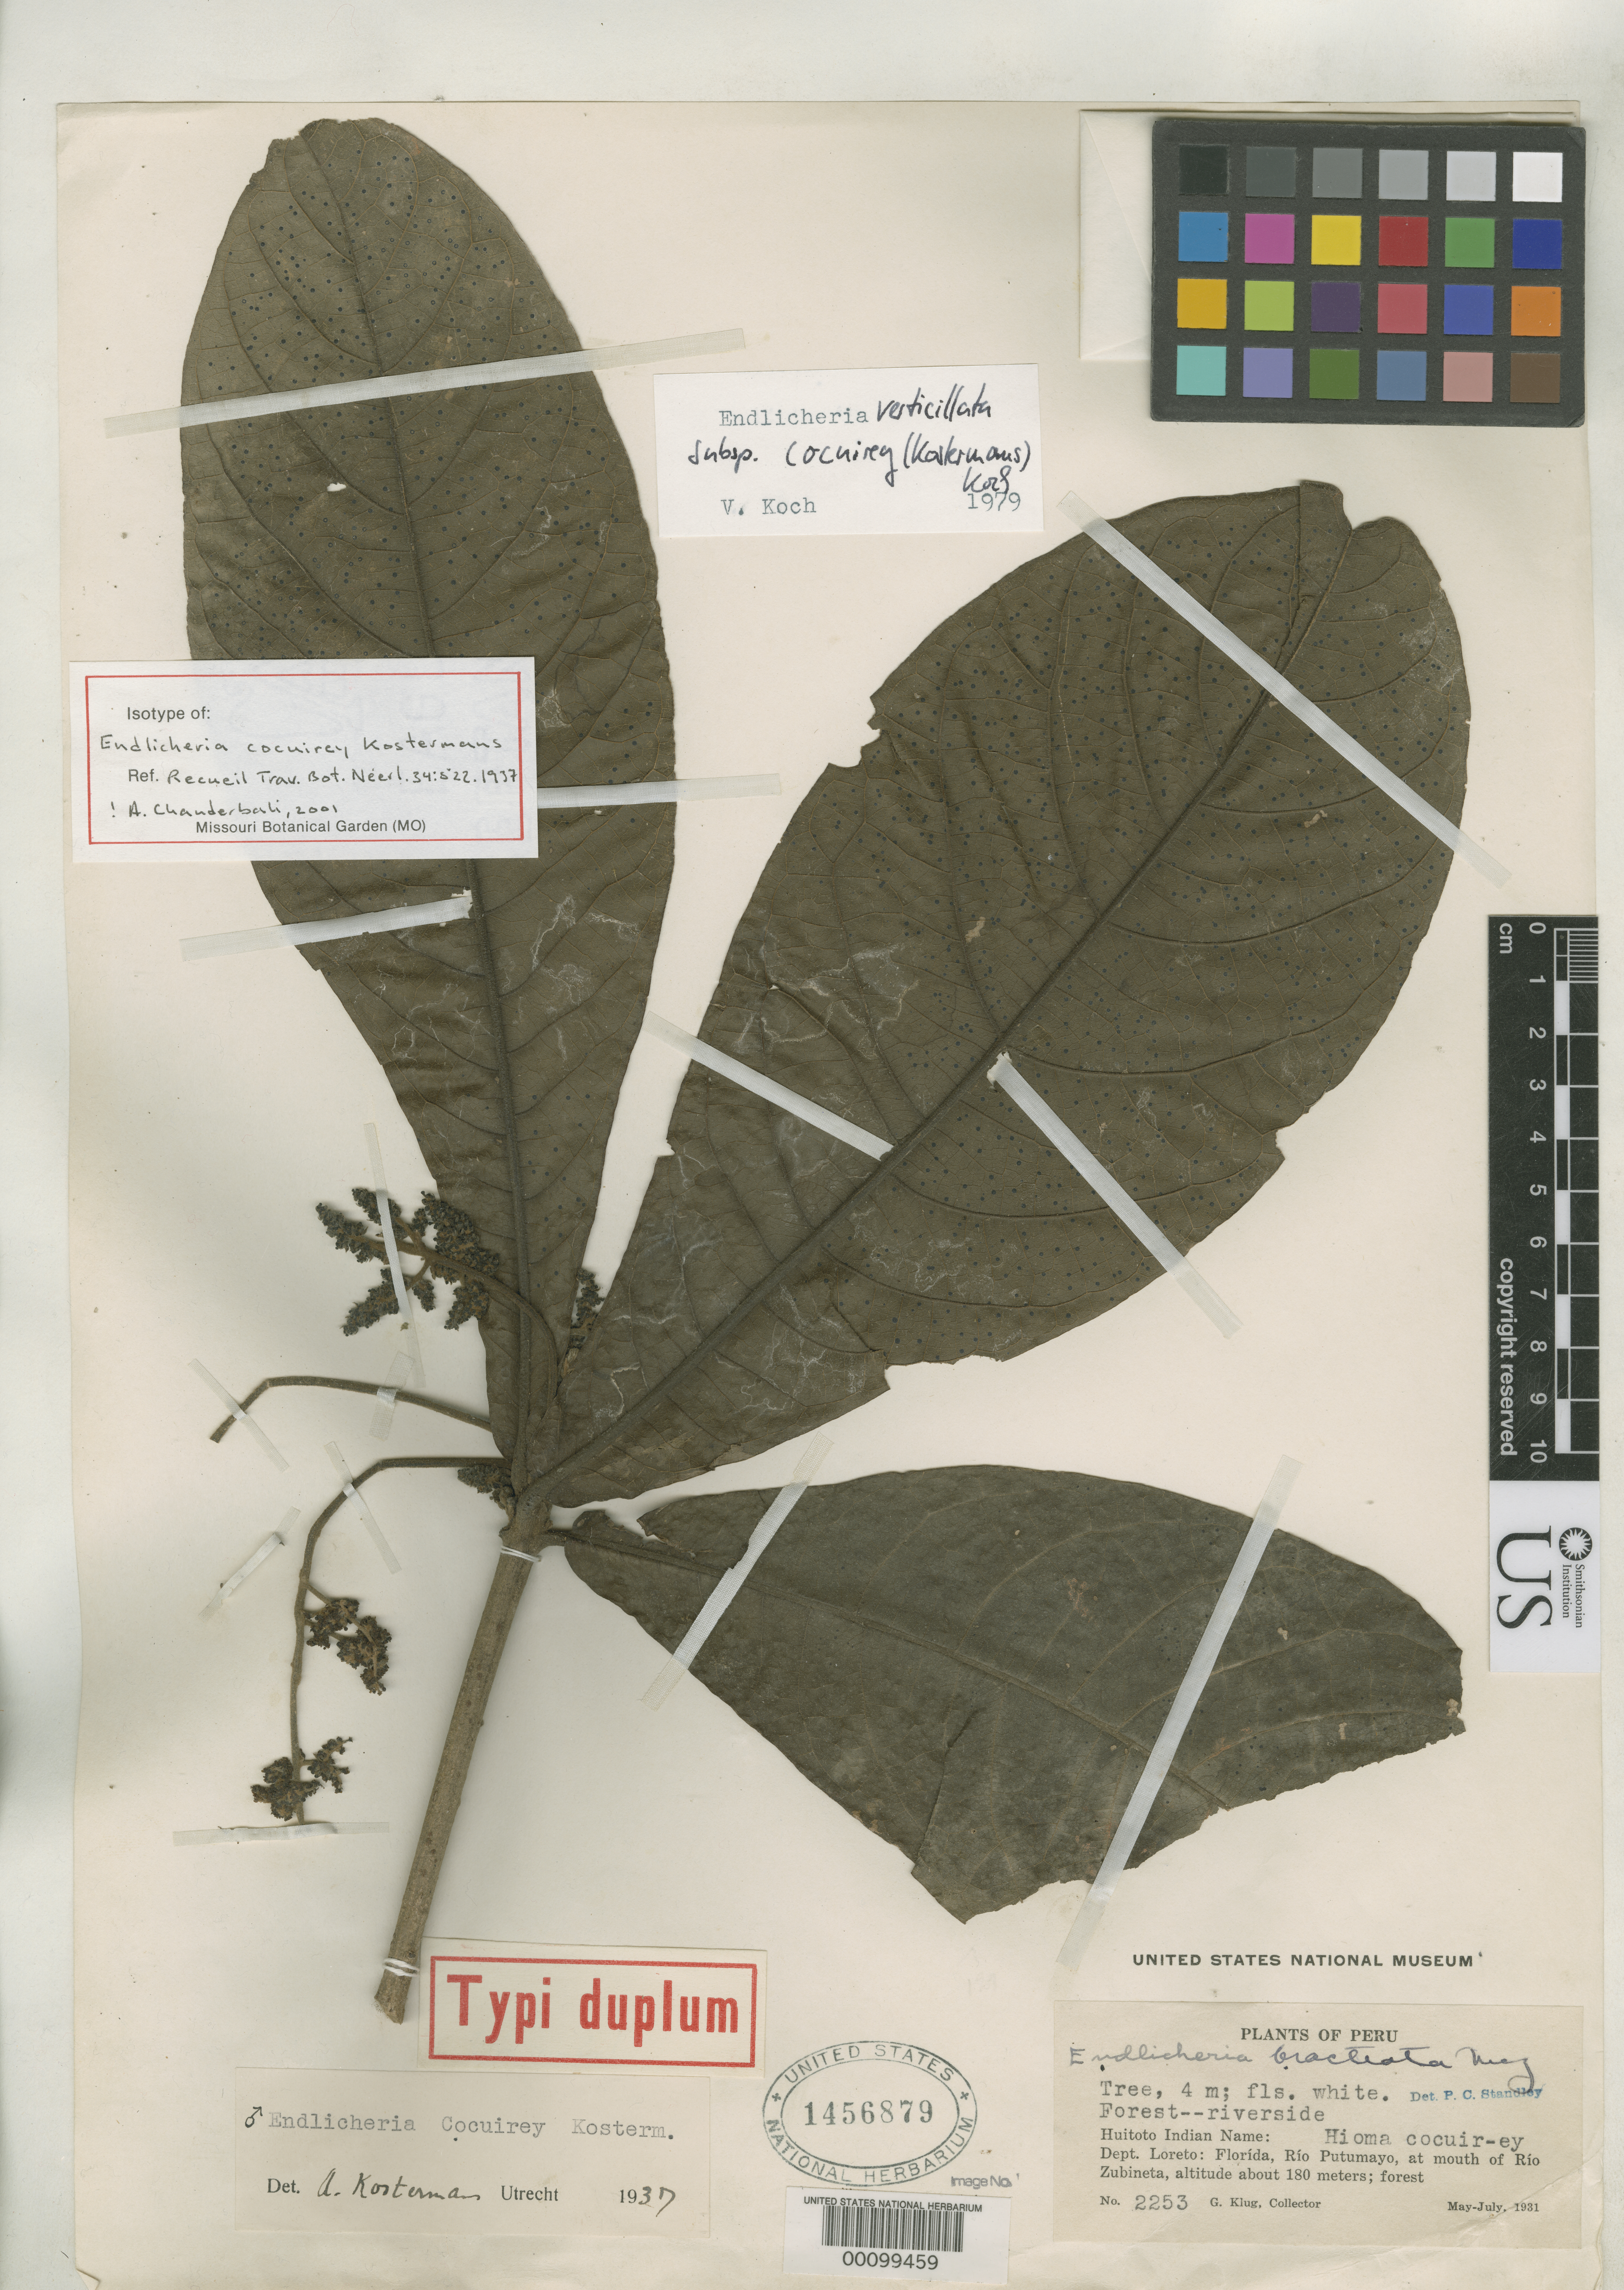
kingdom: Plantae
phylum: Tracheophyta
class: Magnoliopsida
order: Laurales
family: Lauraceae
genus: Endlicheria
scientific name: Endlicheria cocuirey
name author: Kosterm.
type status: Isotype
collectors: G. Klug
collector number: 2253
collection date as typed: May 1931 to -- Jul 1931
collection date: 1931-05/1931-07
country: Peru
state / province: Loreto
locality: Florida, Rio Putumayo, mouth of Rio Zubineta.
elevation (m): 180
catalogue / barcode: US 1456879